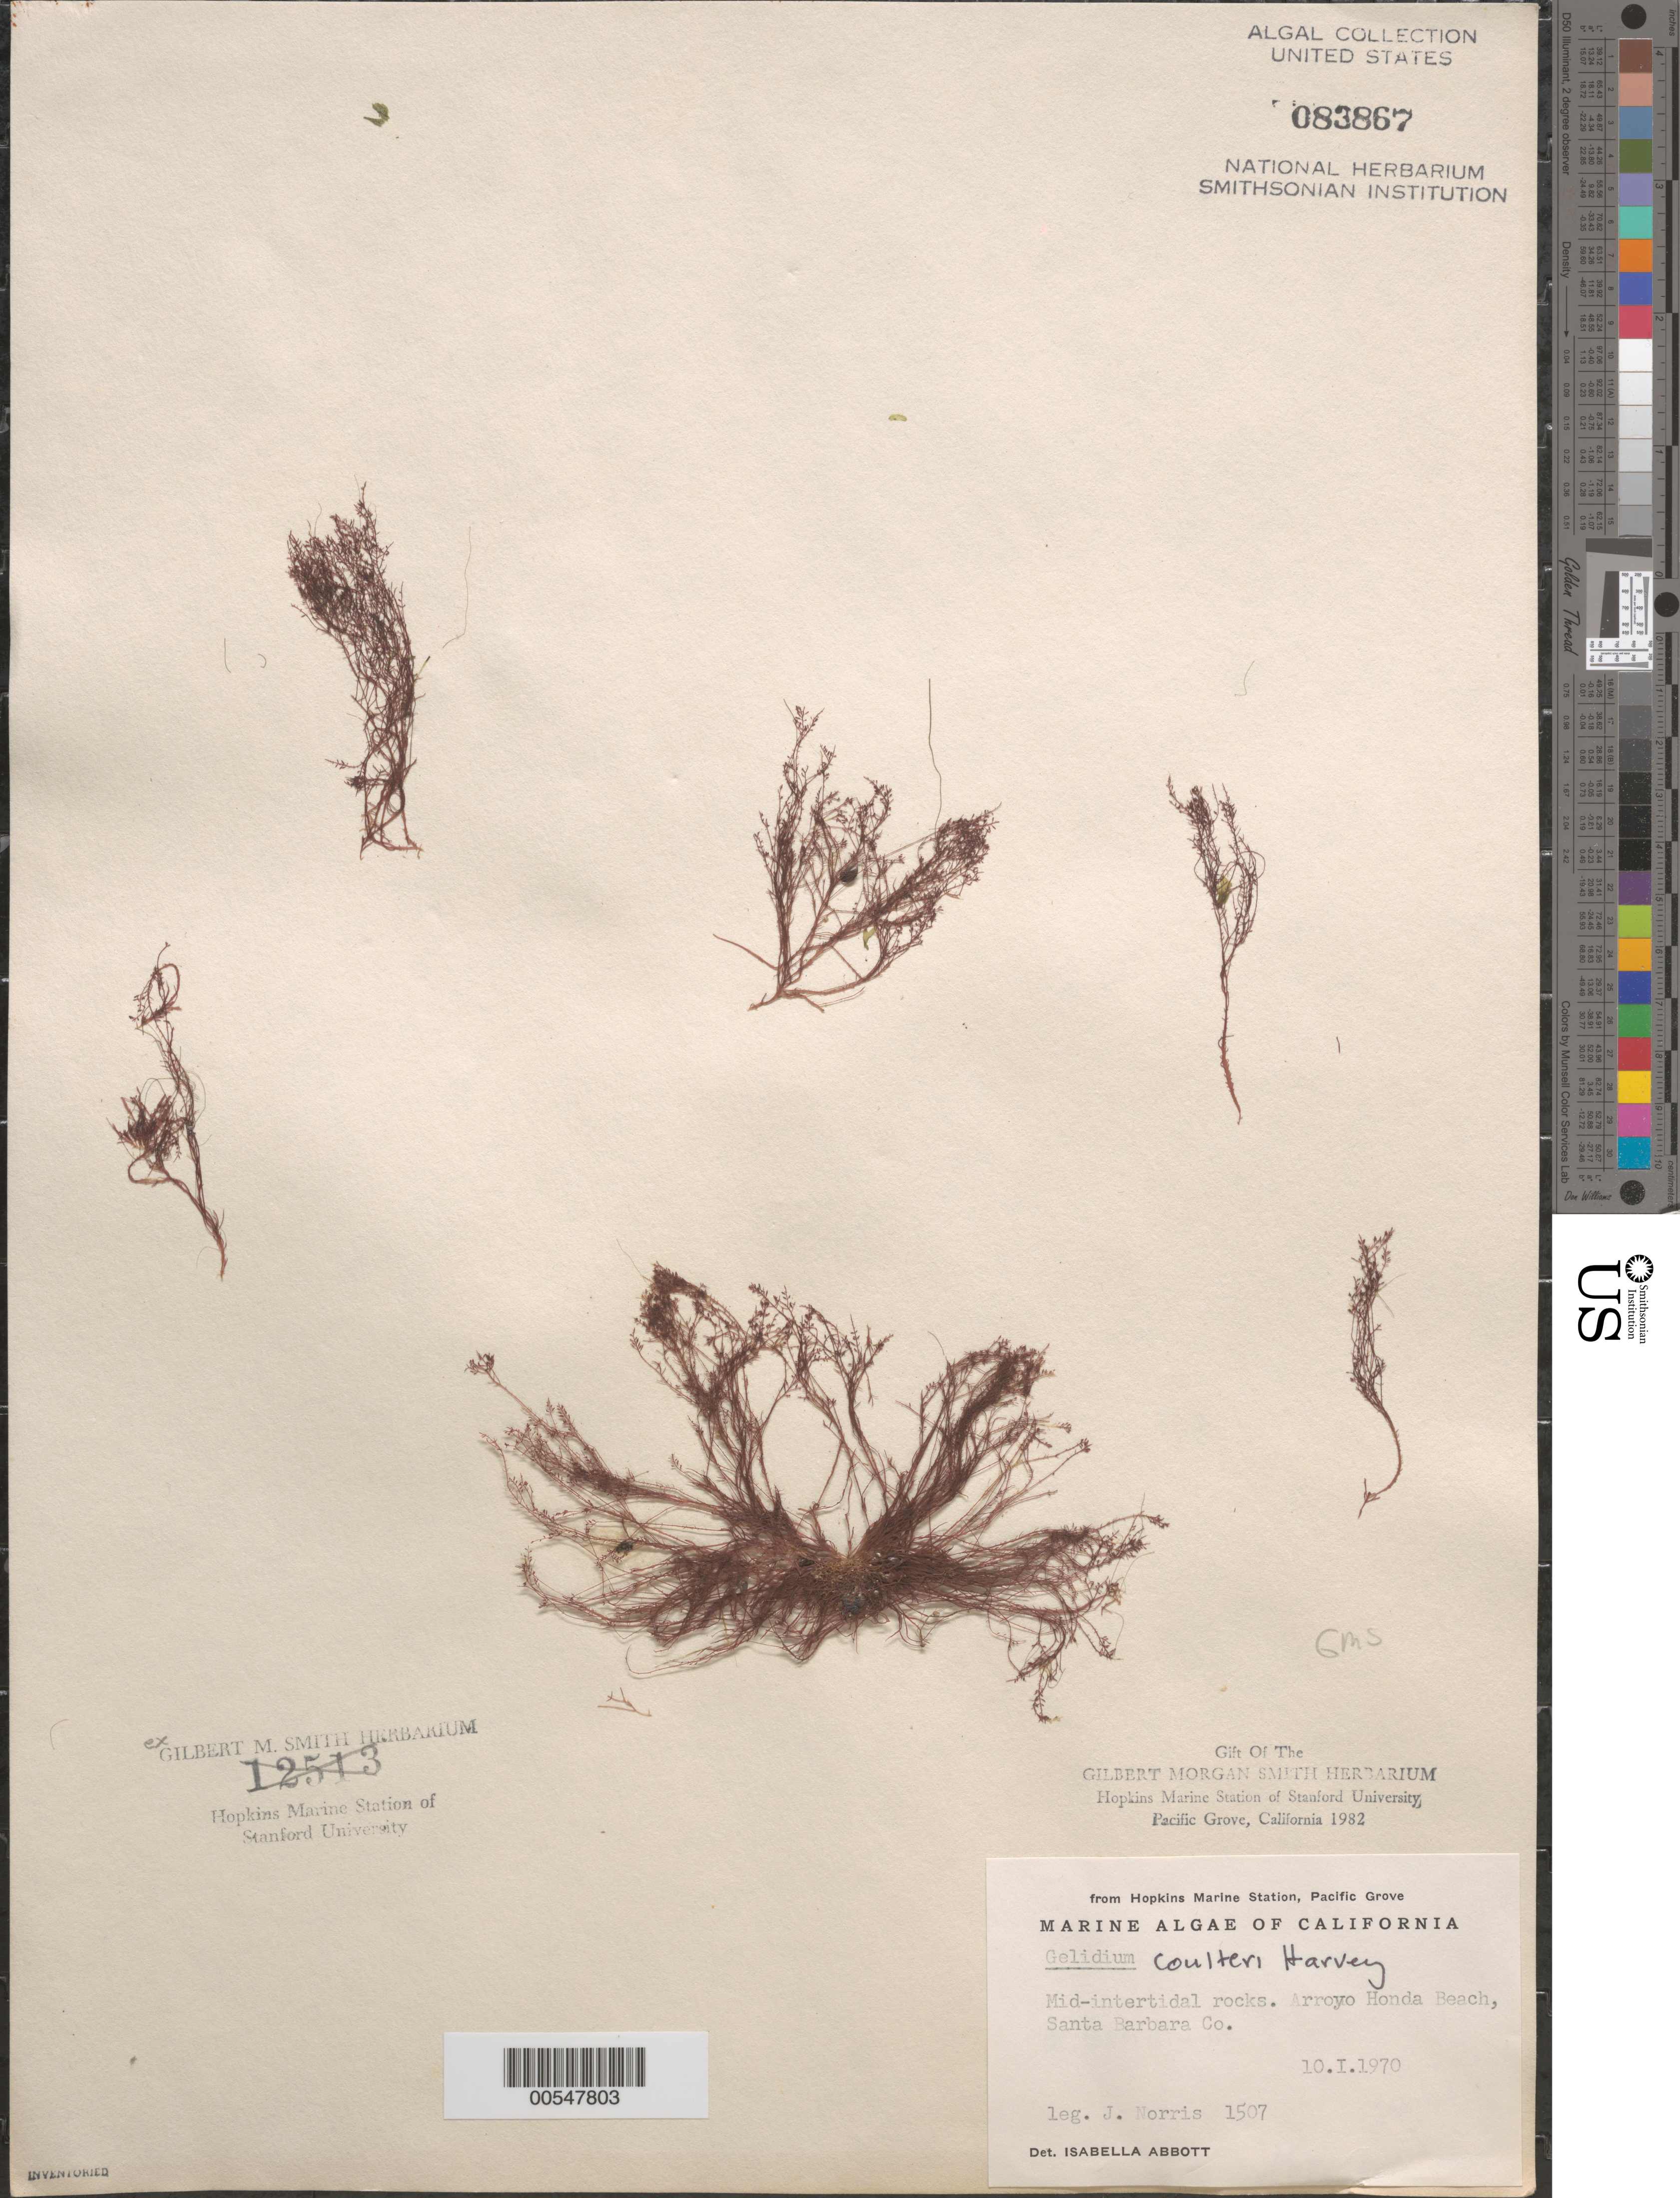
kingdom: Plantae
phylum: Rhodophyta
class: Florideophyceae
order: Gelidiales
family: Gelidiaceae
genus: Gelidium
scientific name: Gelidium coulteri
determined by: Abbott, Isabella A.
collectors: J. N. Norris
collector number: JN-1507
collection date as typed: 10 Jan 1970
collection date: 1970-01-10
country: United States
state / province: California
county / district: Santa Barbara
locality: Arroyo Honda Beach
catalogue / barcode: US 83867